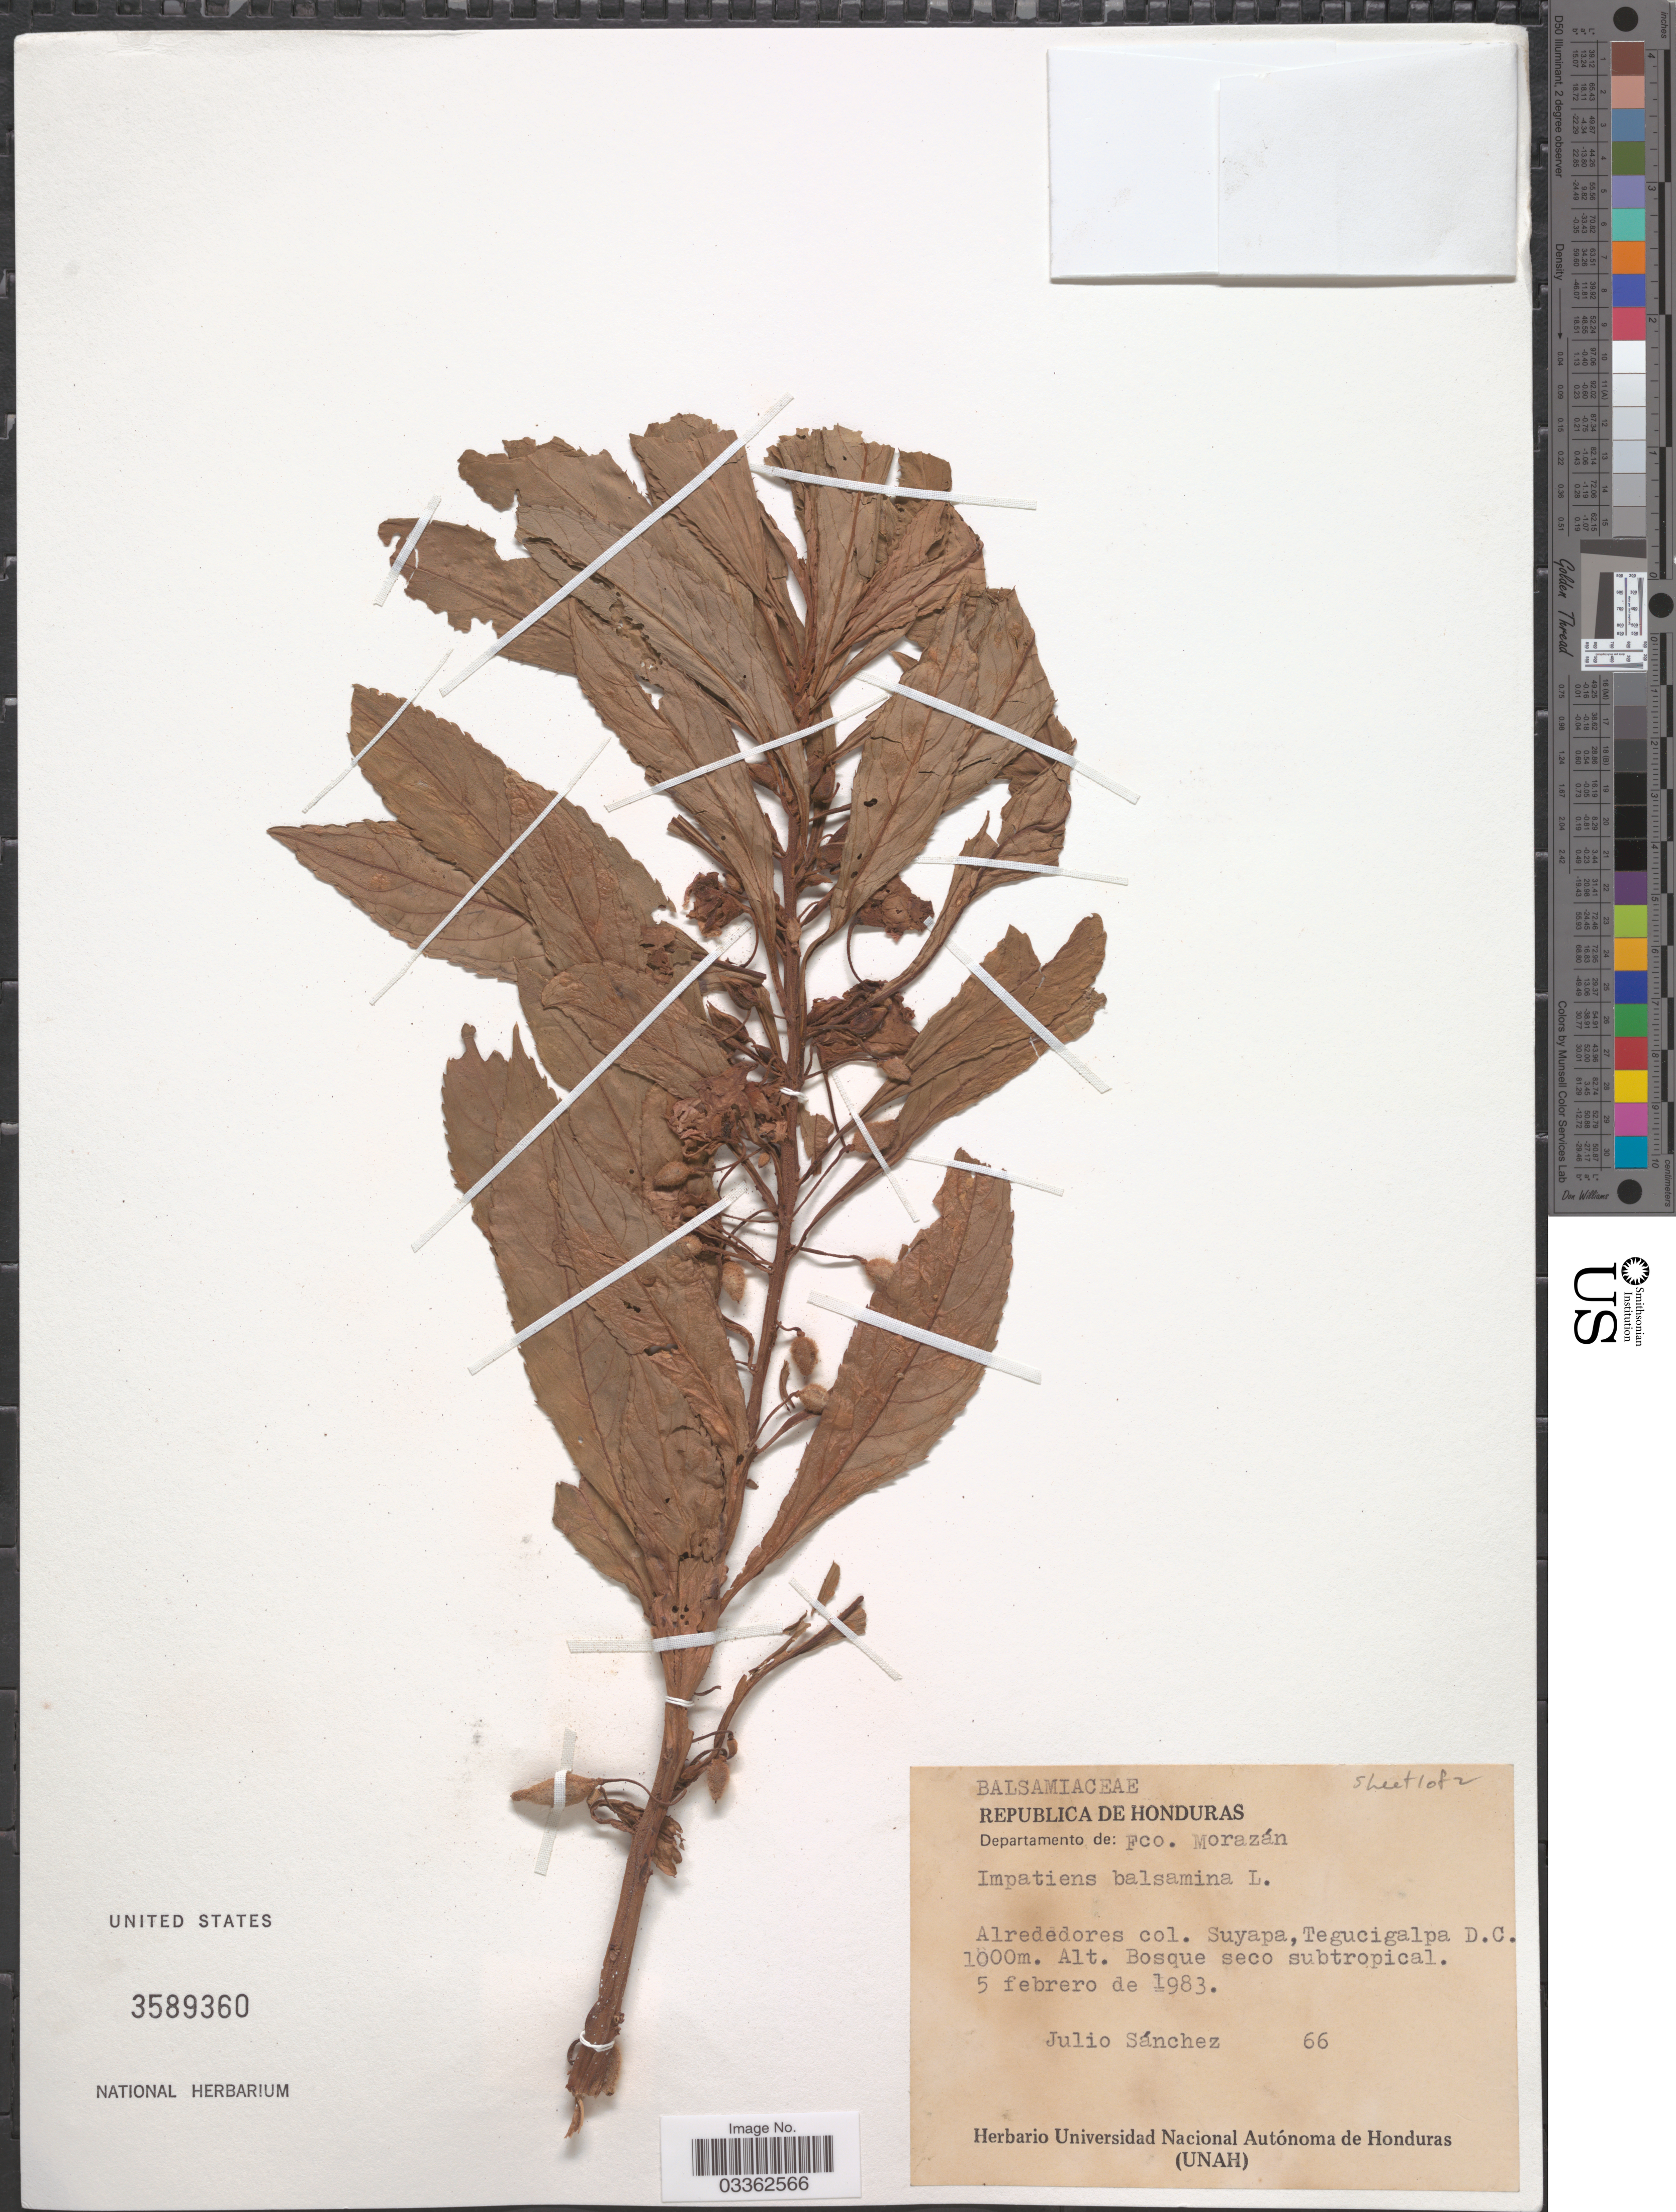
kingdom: Plantae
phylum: Tracheophyta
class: Magnoliopsida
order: Ericales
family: Balsaminaceae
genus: Impatiens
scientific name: Impatiens balsamina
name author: L.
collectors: J. Sánchez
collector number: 66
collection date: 1983-02-05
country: Honduras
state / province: Fco. Morazán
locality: Departamento de: Fco. Morazán. Alrededores col. Suyapa, Tegucigalpa D.C.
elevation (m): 1000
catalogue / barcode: US 3589360